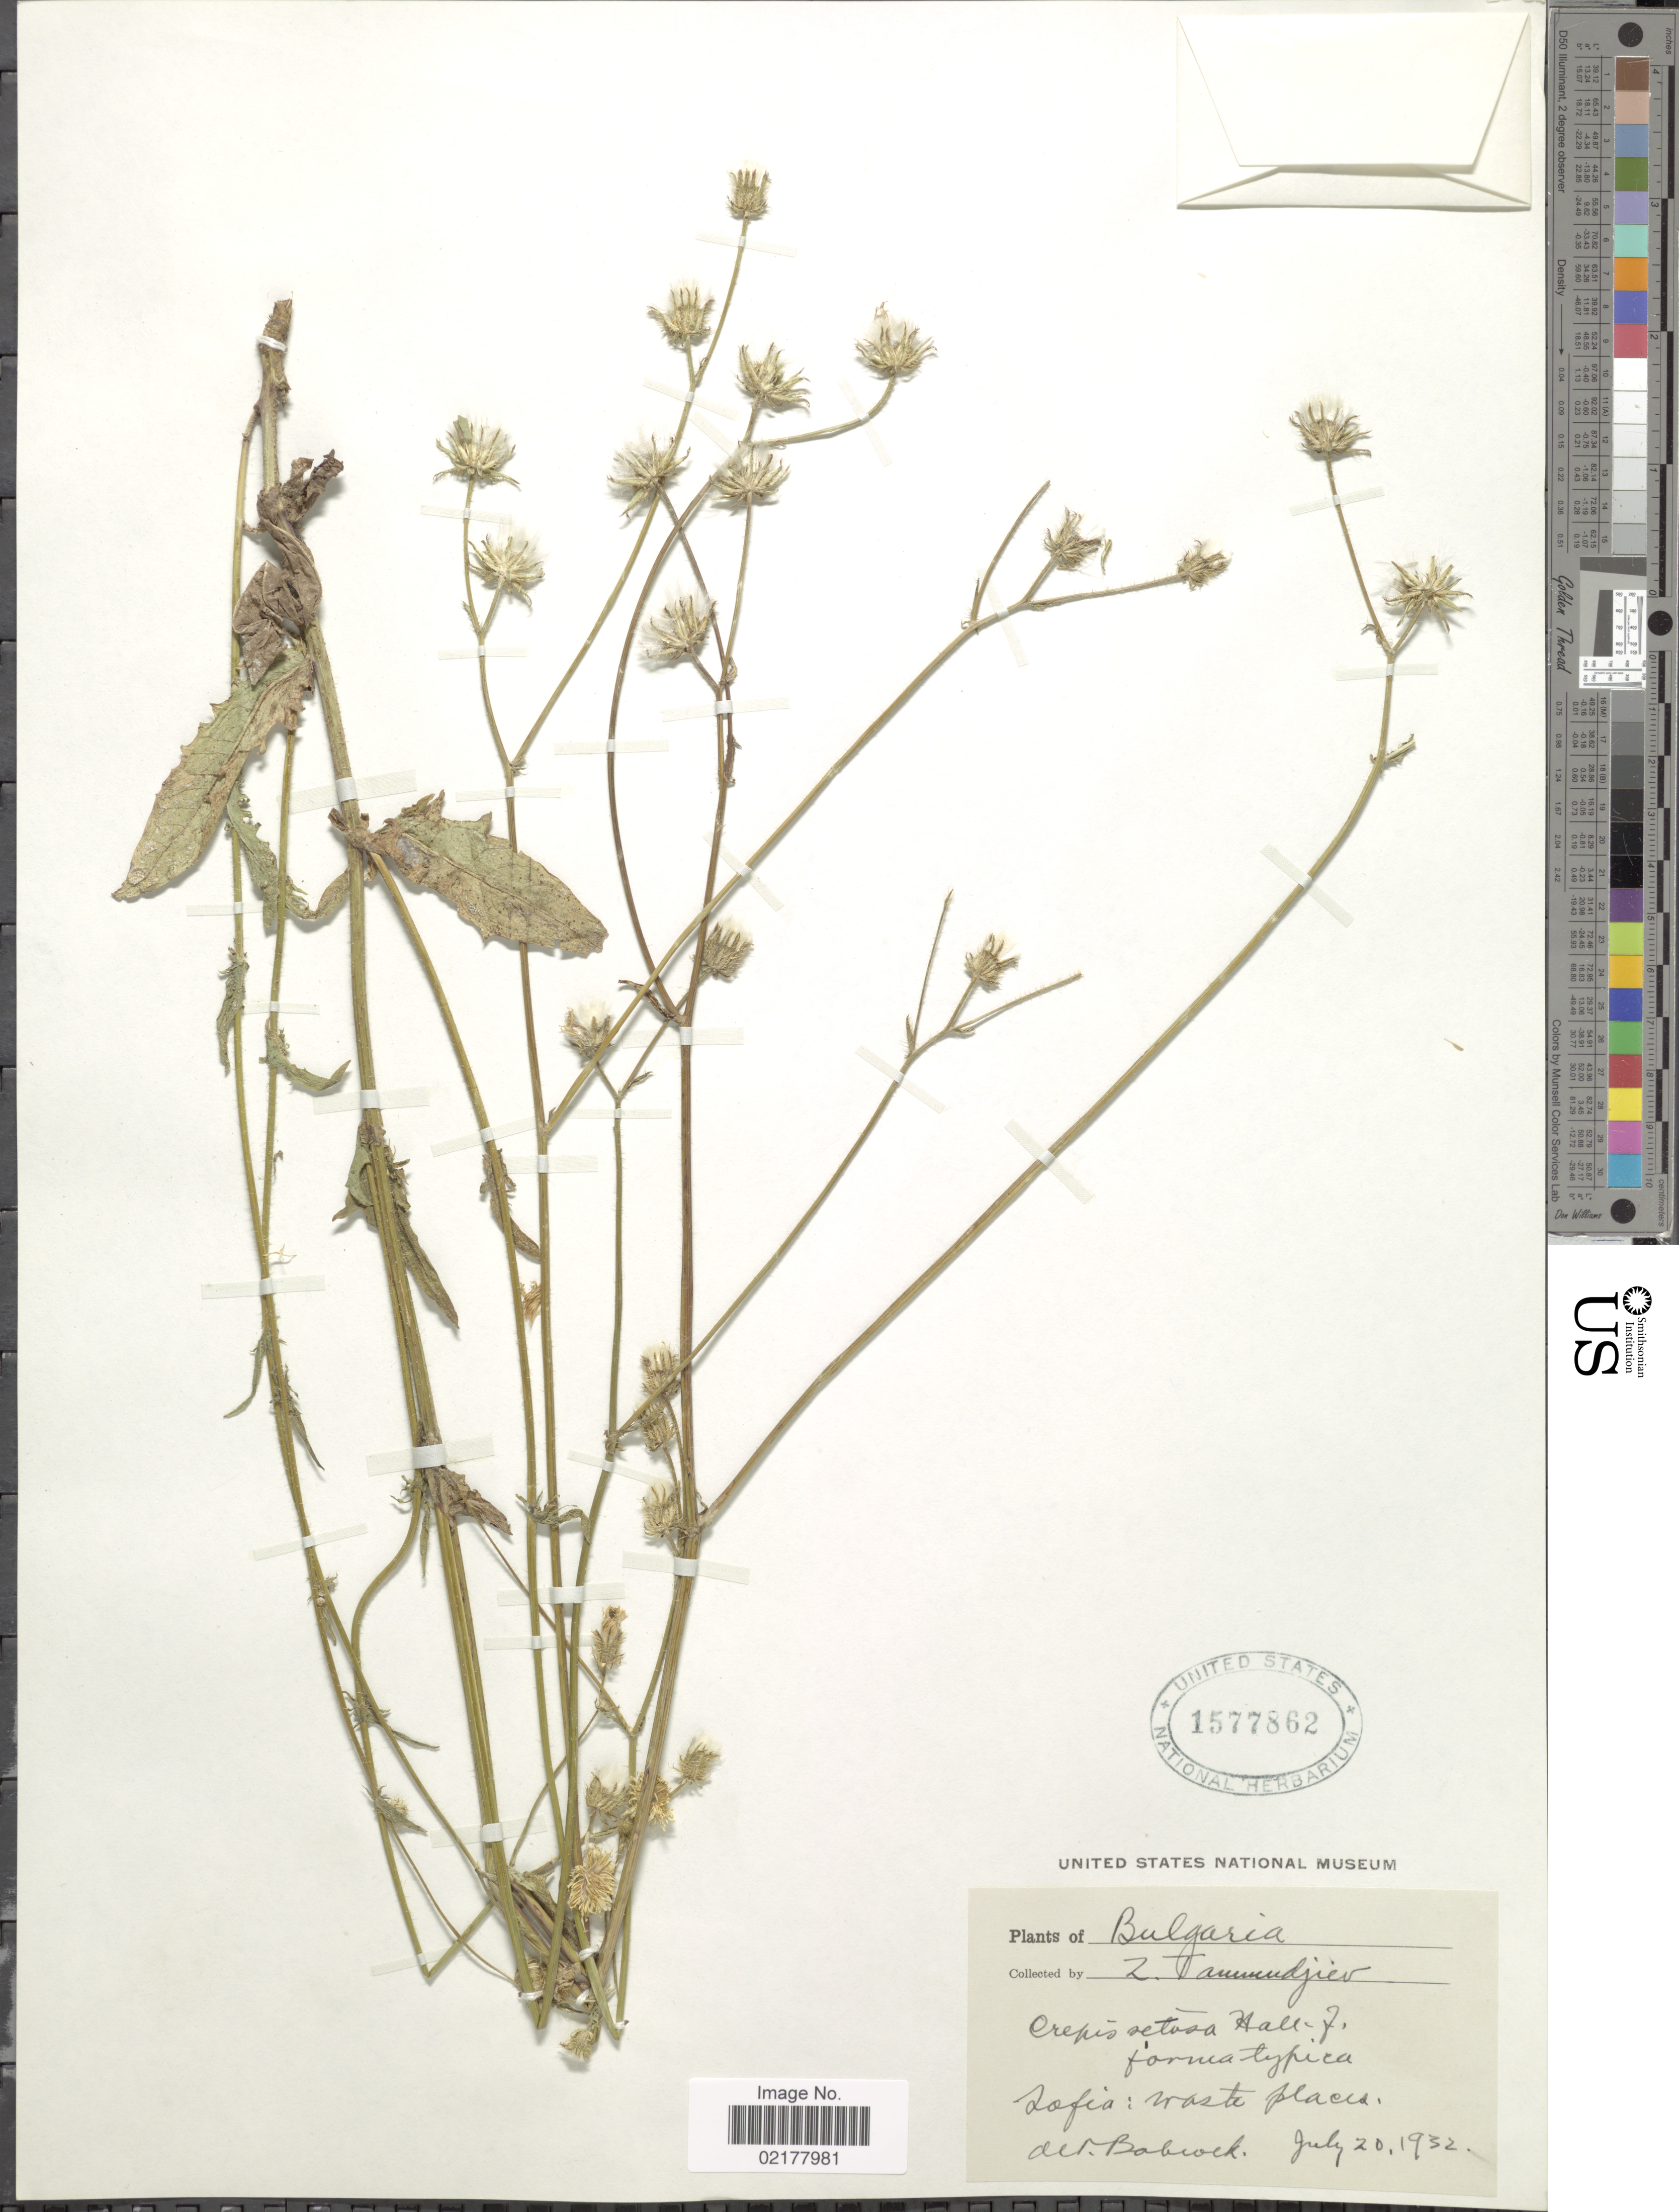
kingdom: Plantae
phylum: Tracheophyta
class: Magnoliopsida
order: Asterales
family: Asteraceae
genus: Crepis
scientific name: Crepis setosa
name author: Haller f.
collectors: Z. Tammudjiev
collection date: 1932-07-20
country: Bulgaria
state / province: Sofia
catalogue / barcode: US 1577862